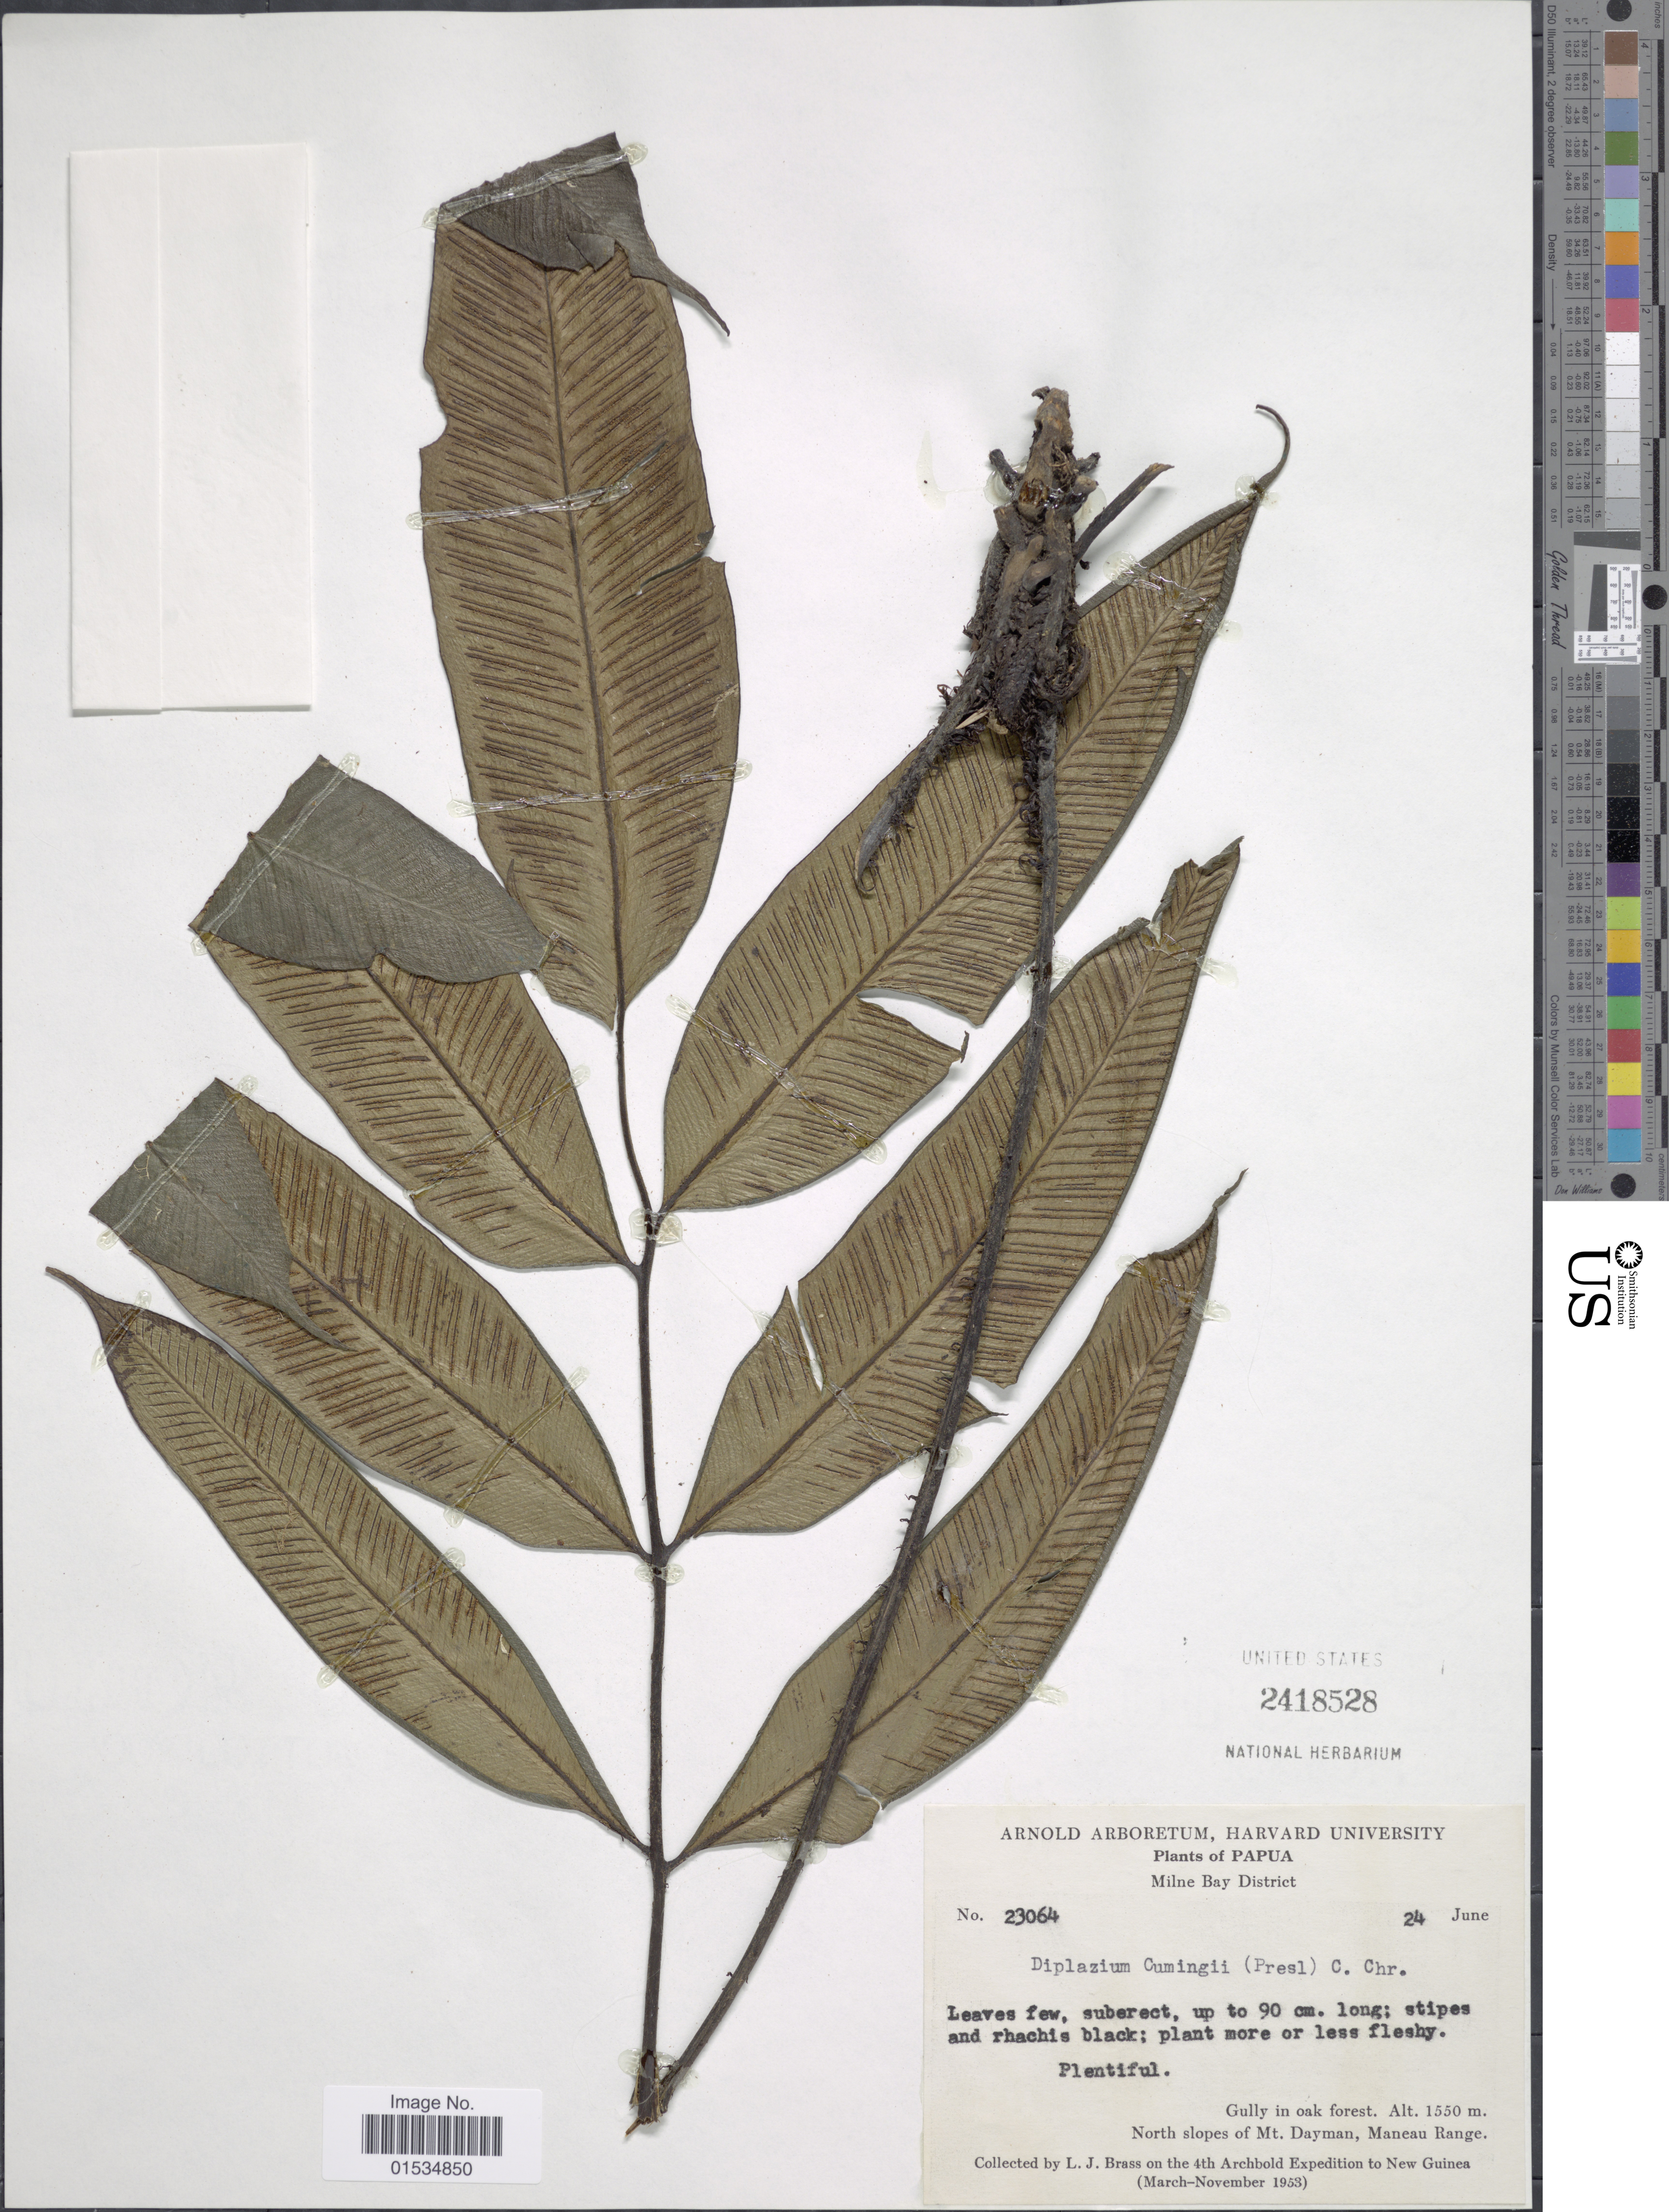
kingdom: Plantae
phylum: Tracheophyta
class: Polypodiopsida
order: Polypodiales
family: Athyriaceae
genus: Diplazium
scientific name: Diplazium cumingii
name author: (C. Presl) C. Chr.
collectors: L. J. Brass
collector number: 23064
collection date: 1953-06-24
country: Papua New Guinea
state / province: Milne Bay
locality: Gully in Oak forest, North slopes of Mt. Dayman, Maneau Range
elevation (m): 1550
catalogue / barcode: US 2418528